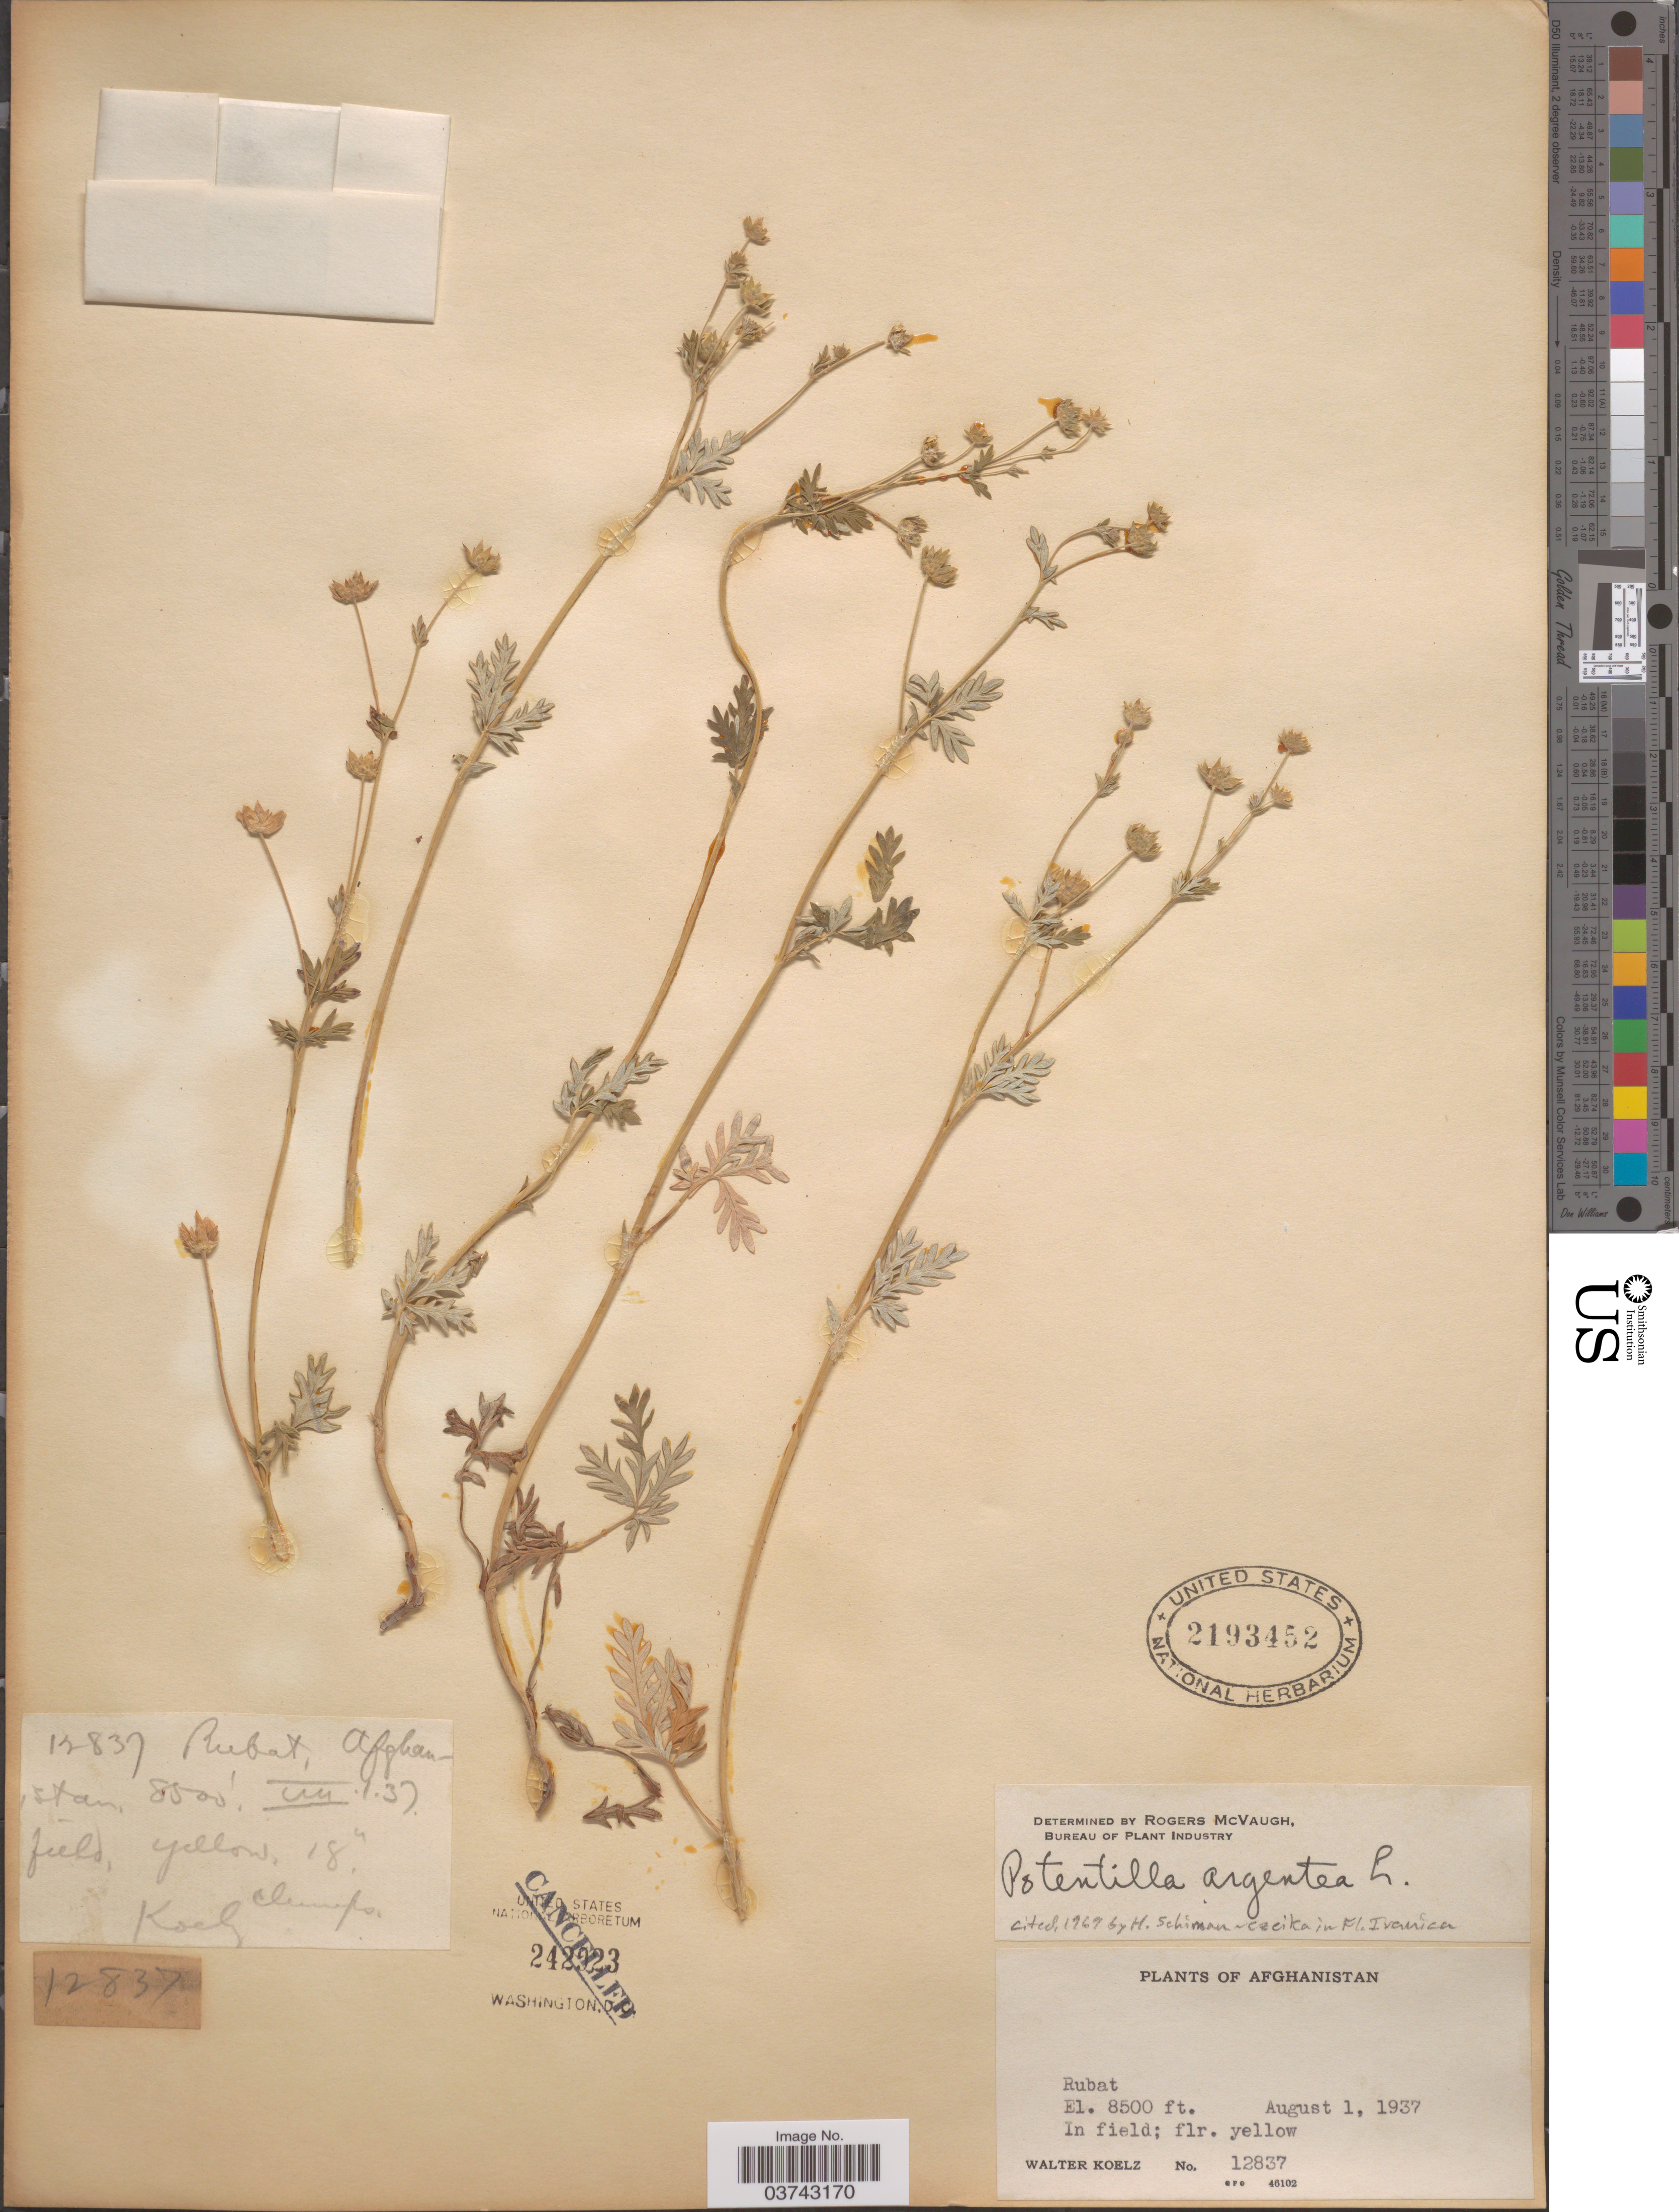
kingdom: Plantae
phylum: Tracheophyta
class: Magnoliopsida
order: Rosales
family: Rosaceae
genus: Potentilla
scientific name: Potentilla argentea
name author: L.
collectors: W. N. Koelz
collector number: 12837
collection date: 1937-08-01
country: Afghanistan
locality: Rubat.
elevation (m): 2591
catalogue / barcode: US 2193452